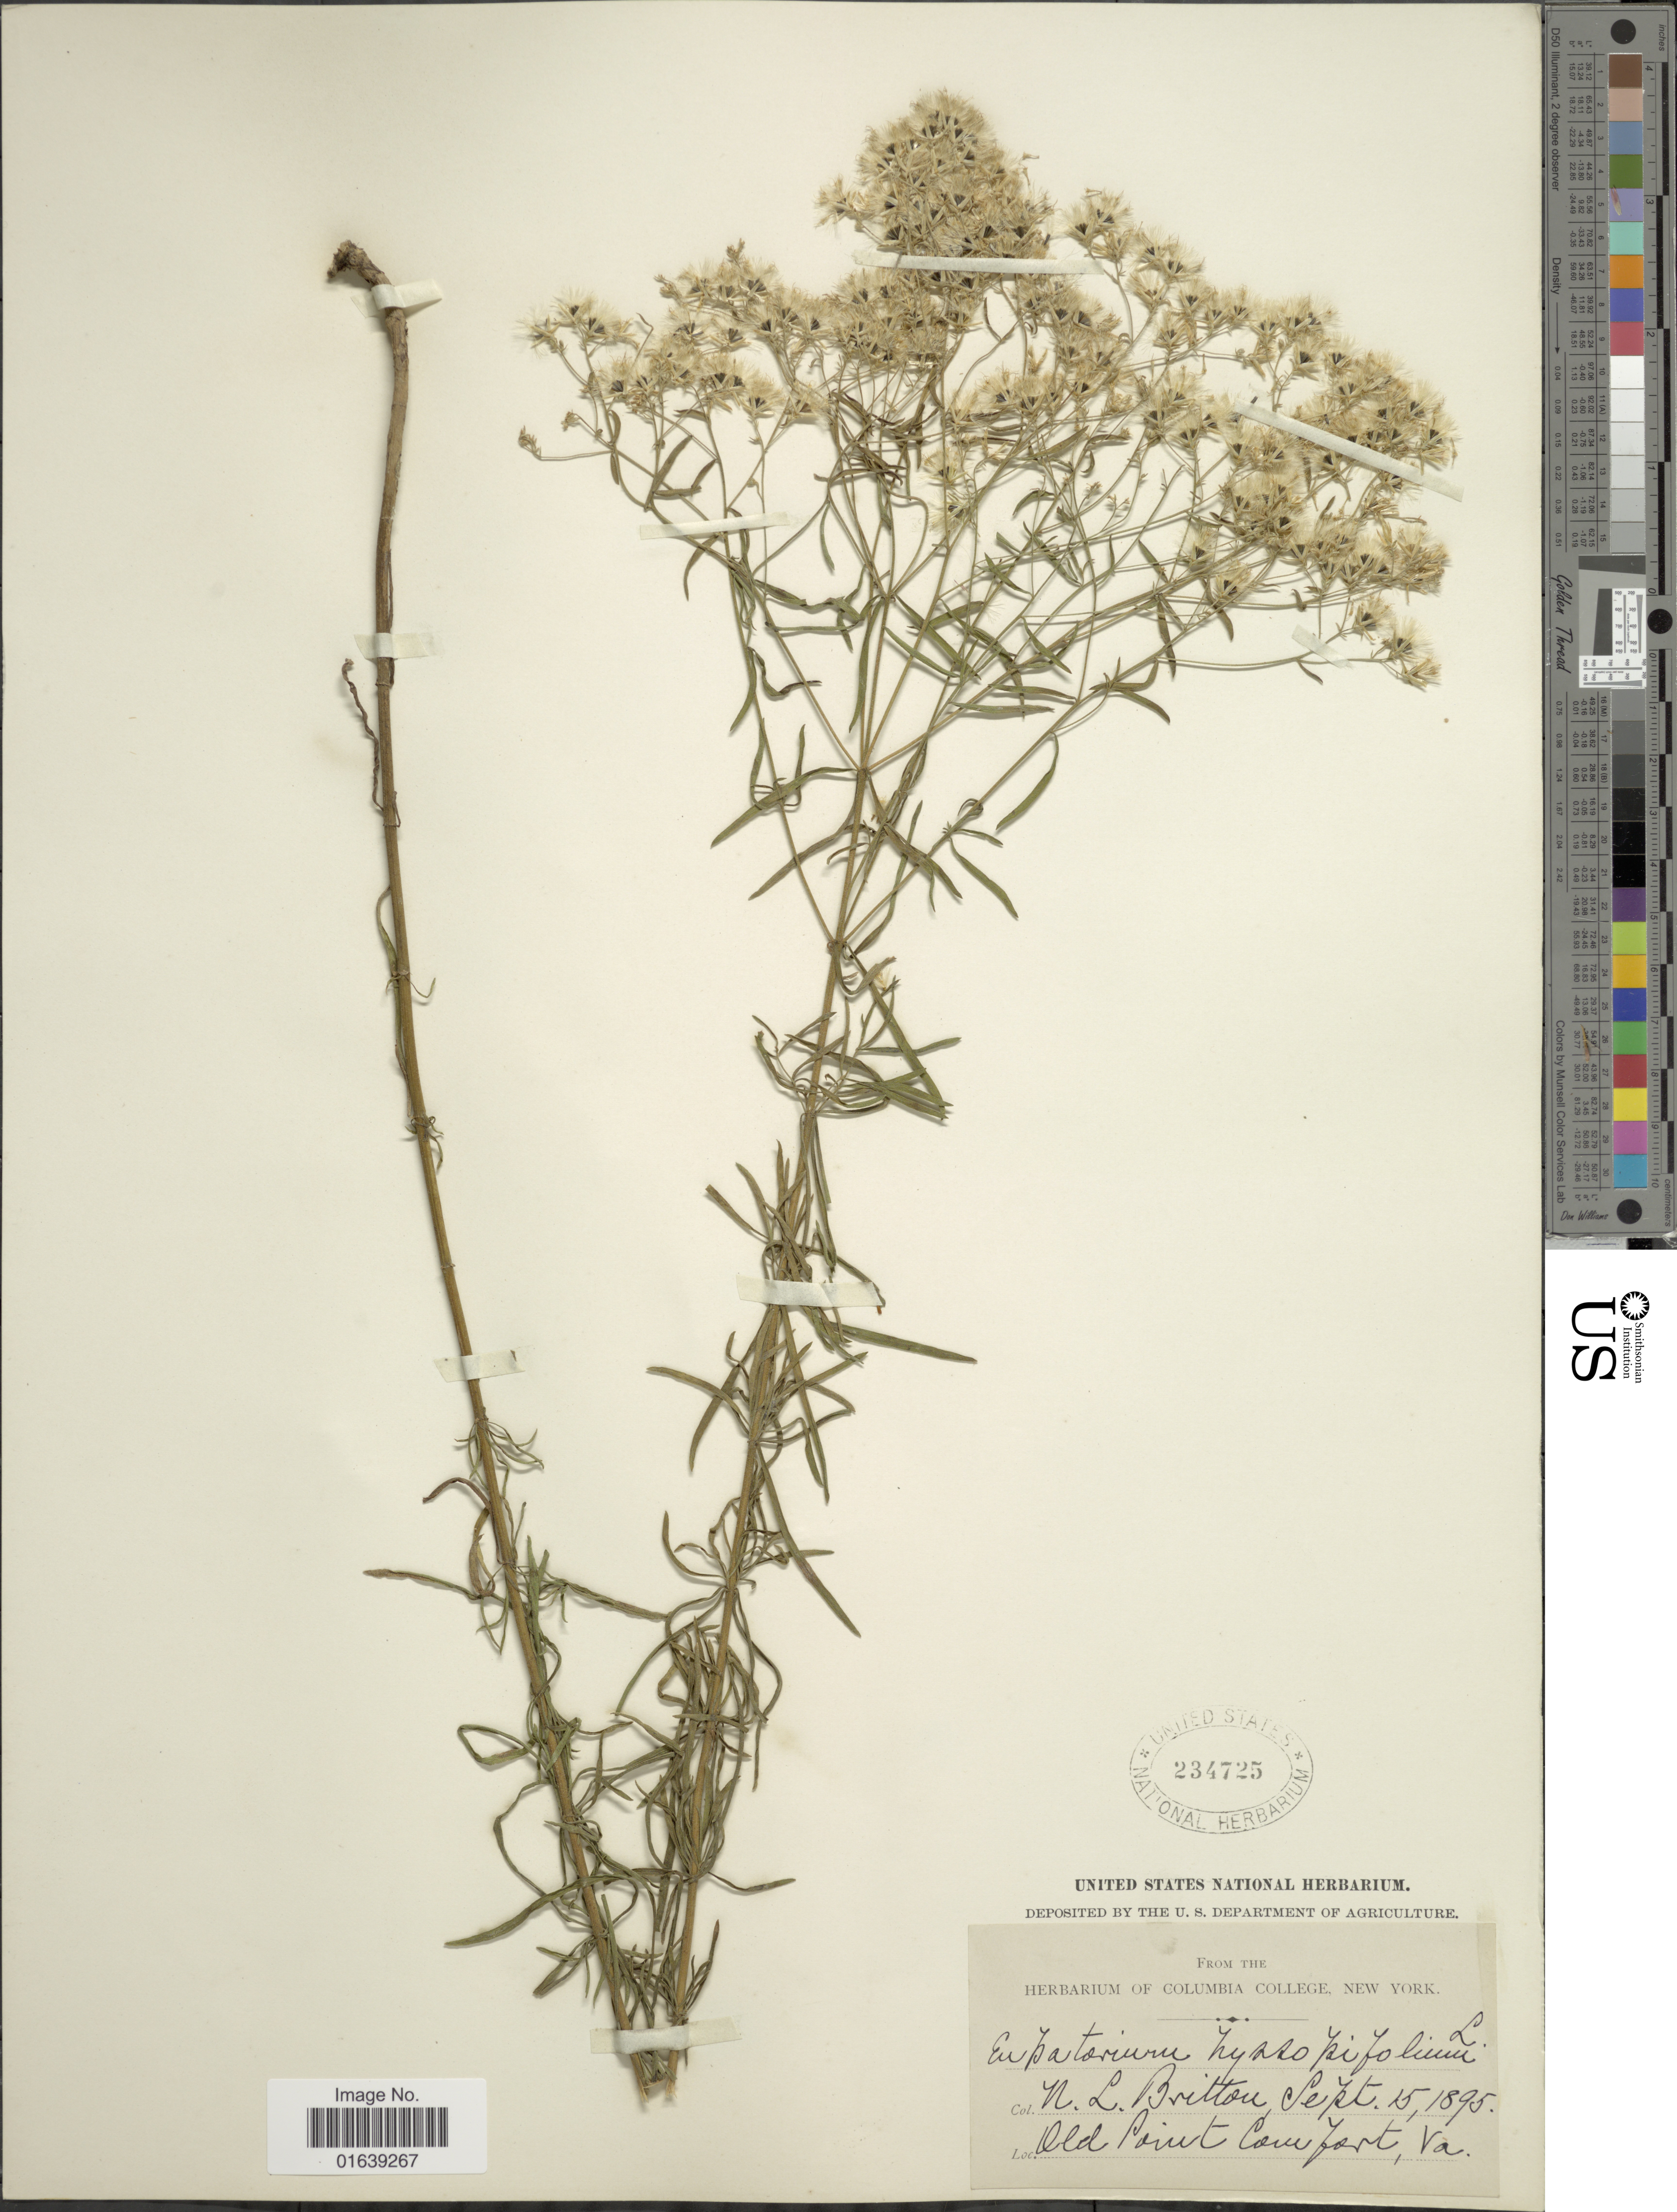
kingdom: Plantae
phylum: Tracheophyta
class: Magnoliopsida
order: Asterales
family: Asteraceae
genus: Eupatorium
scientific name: Eupatorium hyssopifolium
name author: L.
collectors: N. Britton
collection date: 1895-09-15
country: United States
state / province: Virginia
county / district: City of Hampton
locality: Old Point Comfort, Va.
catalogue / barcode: US 234725